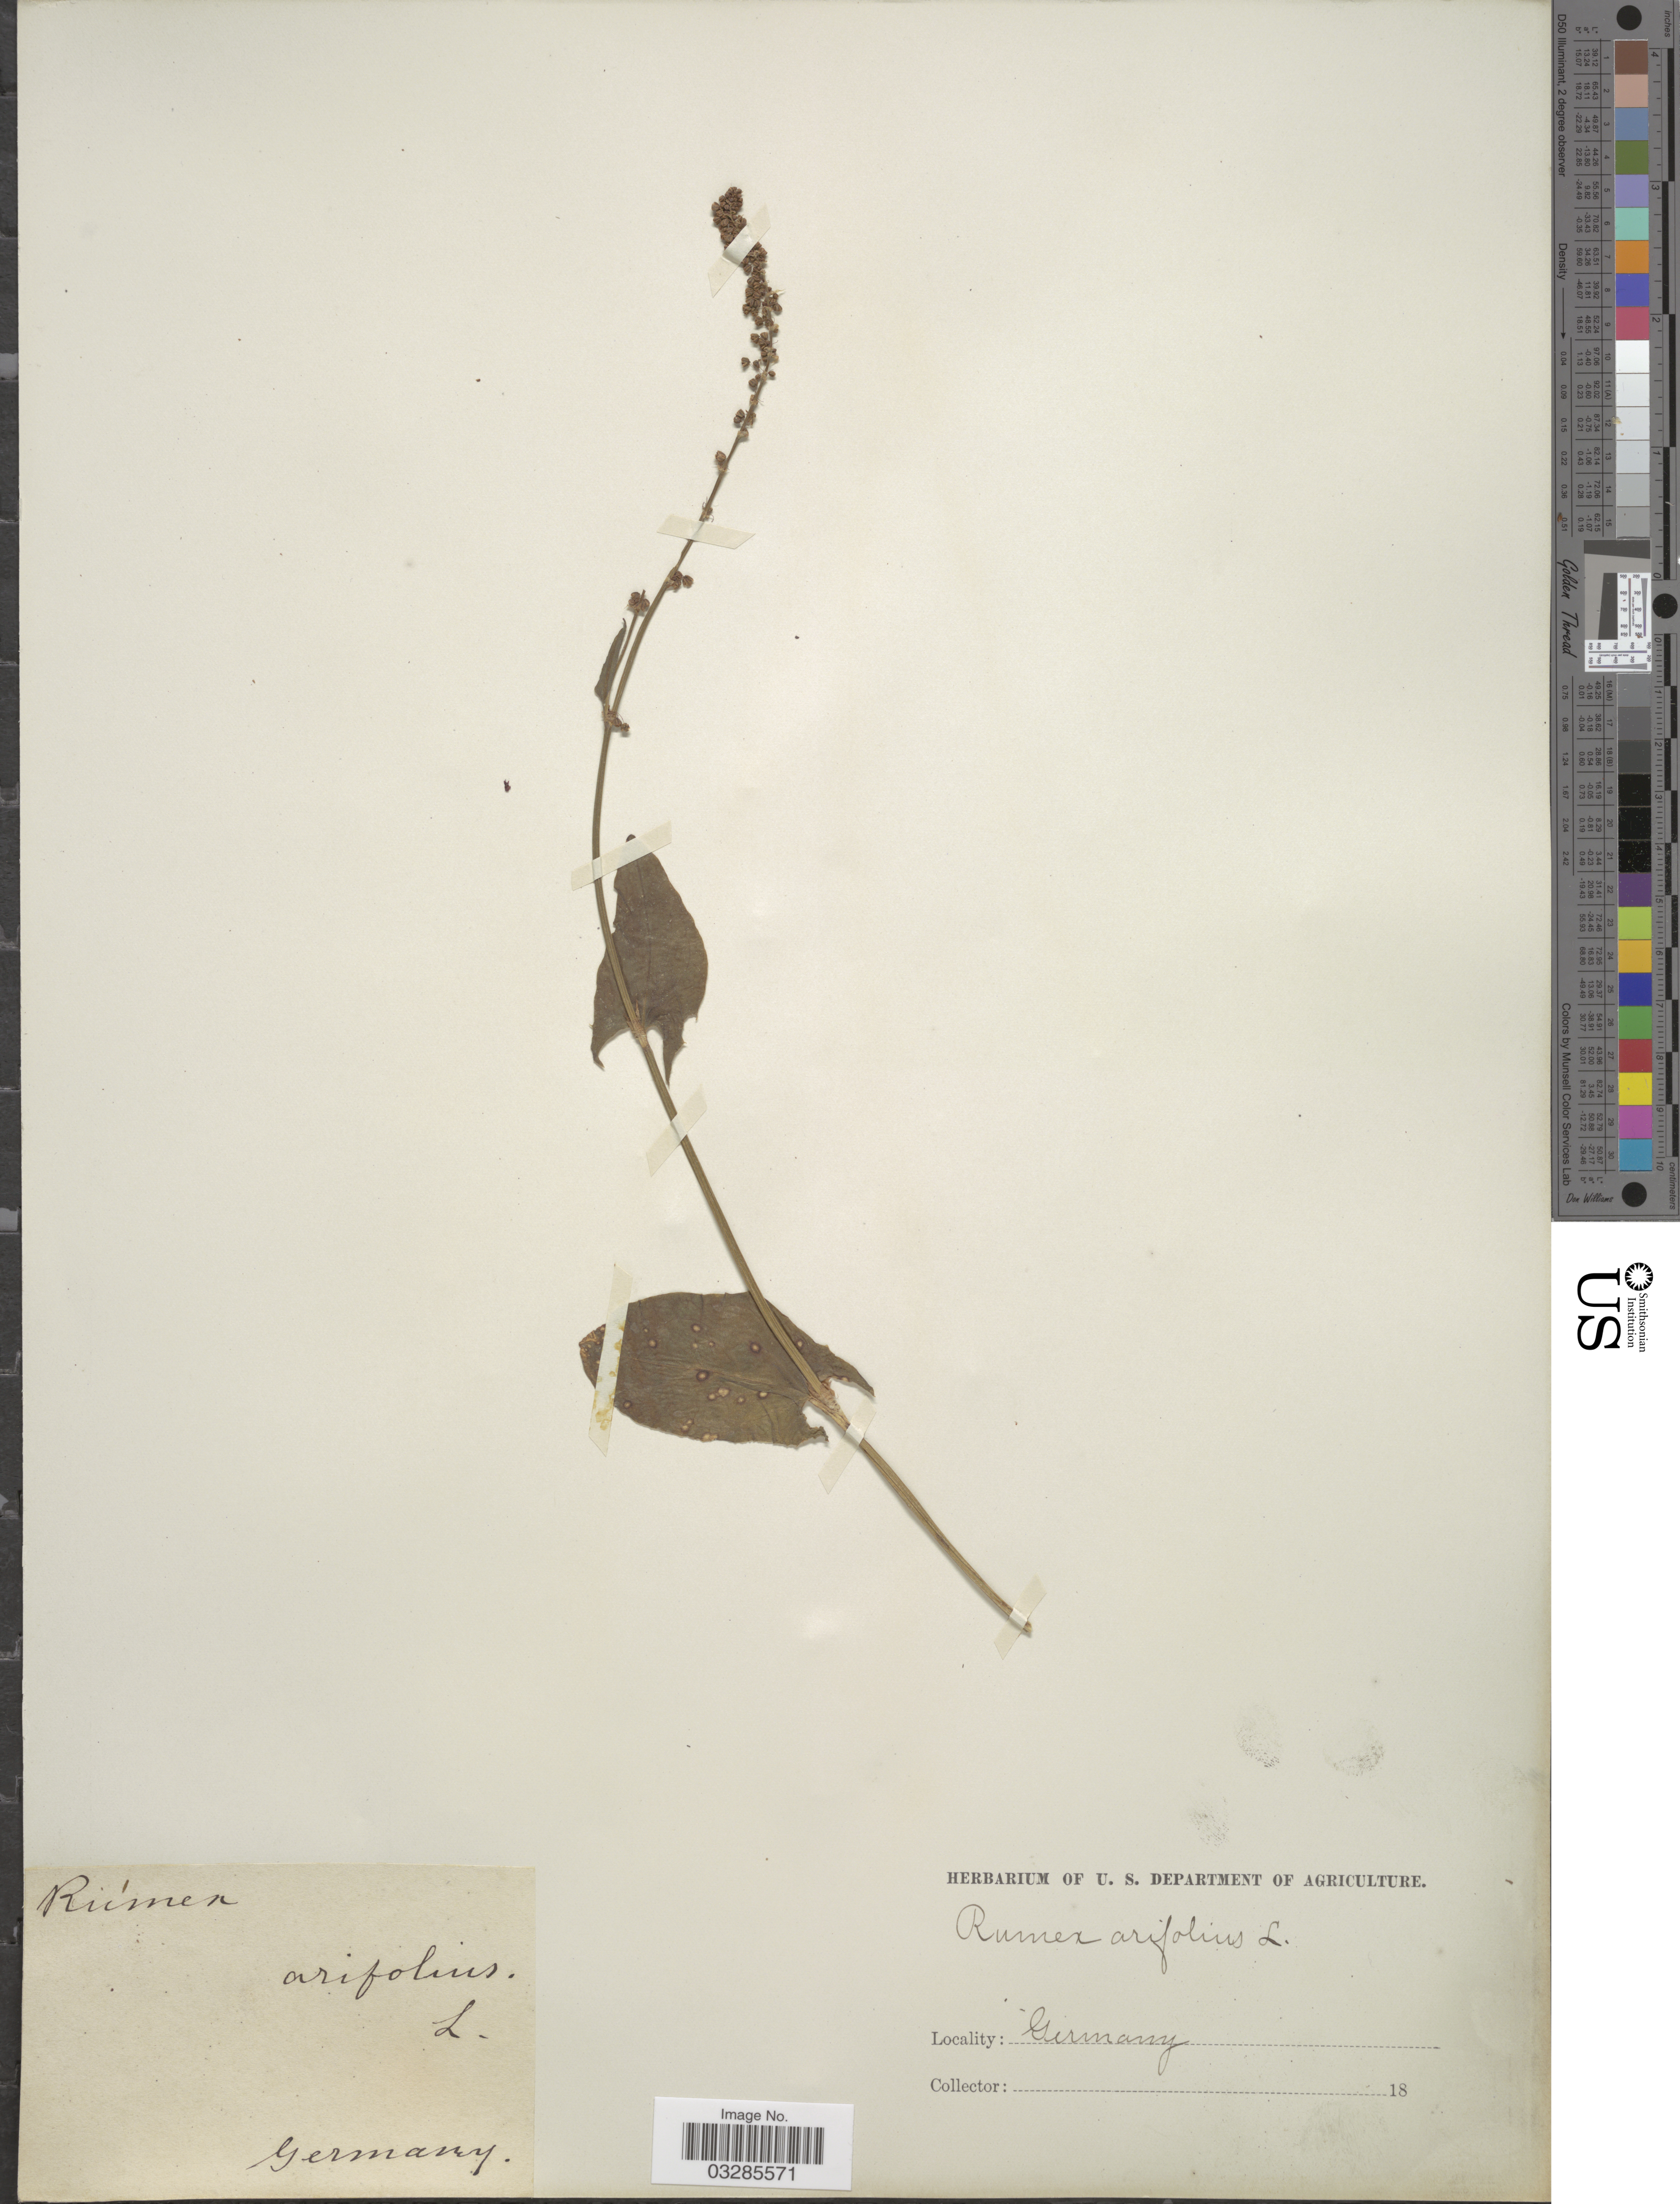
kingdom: Plantae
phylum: Tracheophyta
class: Magnoliopsida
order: Caryophyllales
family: Polygonaceae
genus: Rumex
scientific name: Rumex arifolius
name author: All.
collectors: Facchini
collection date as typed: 18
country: Germany